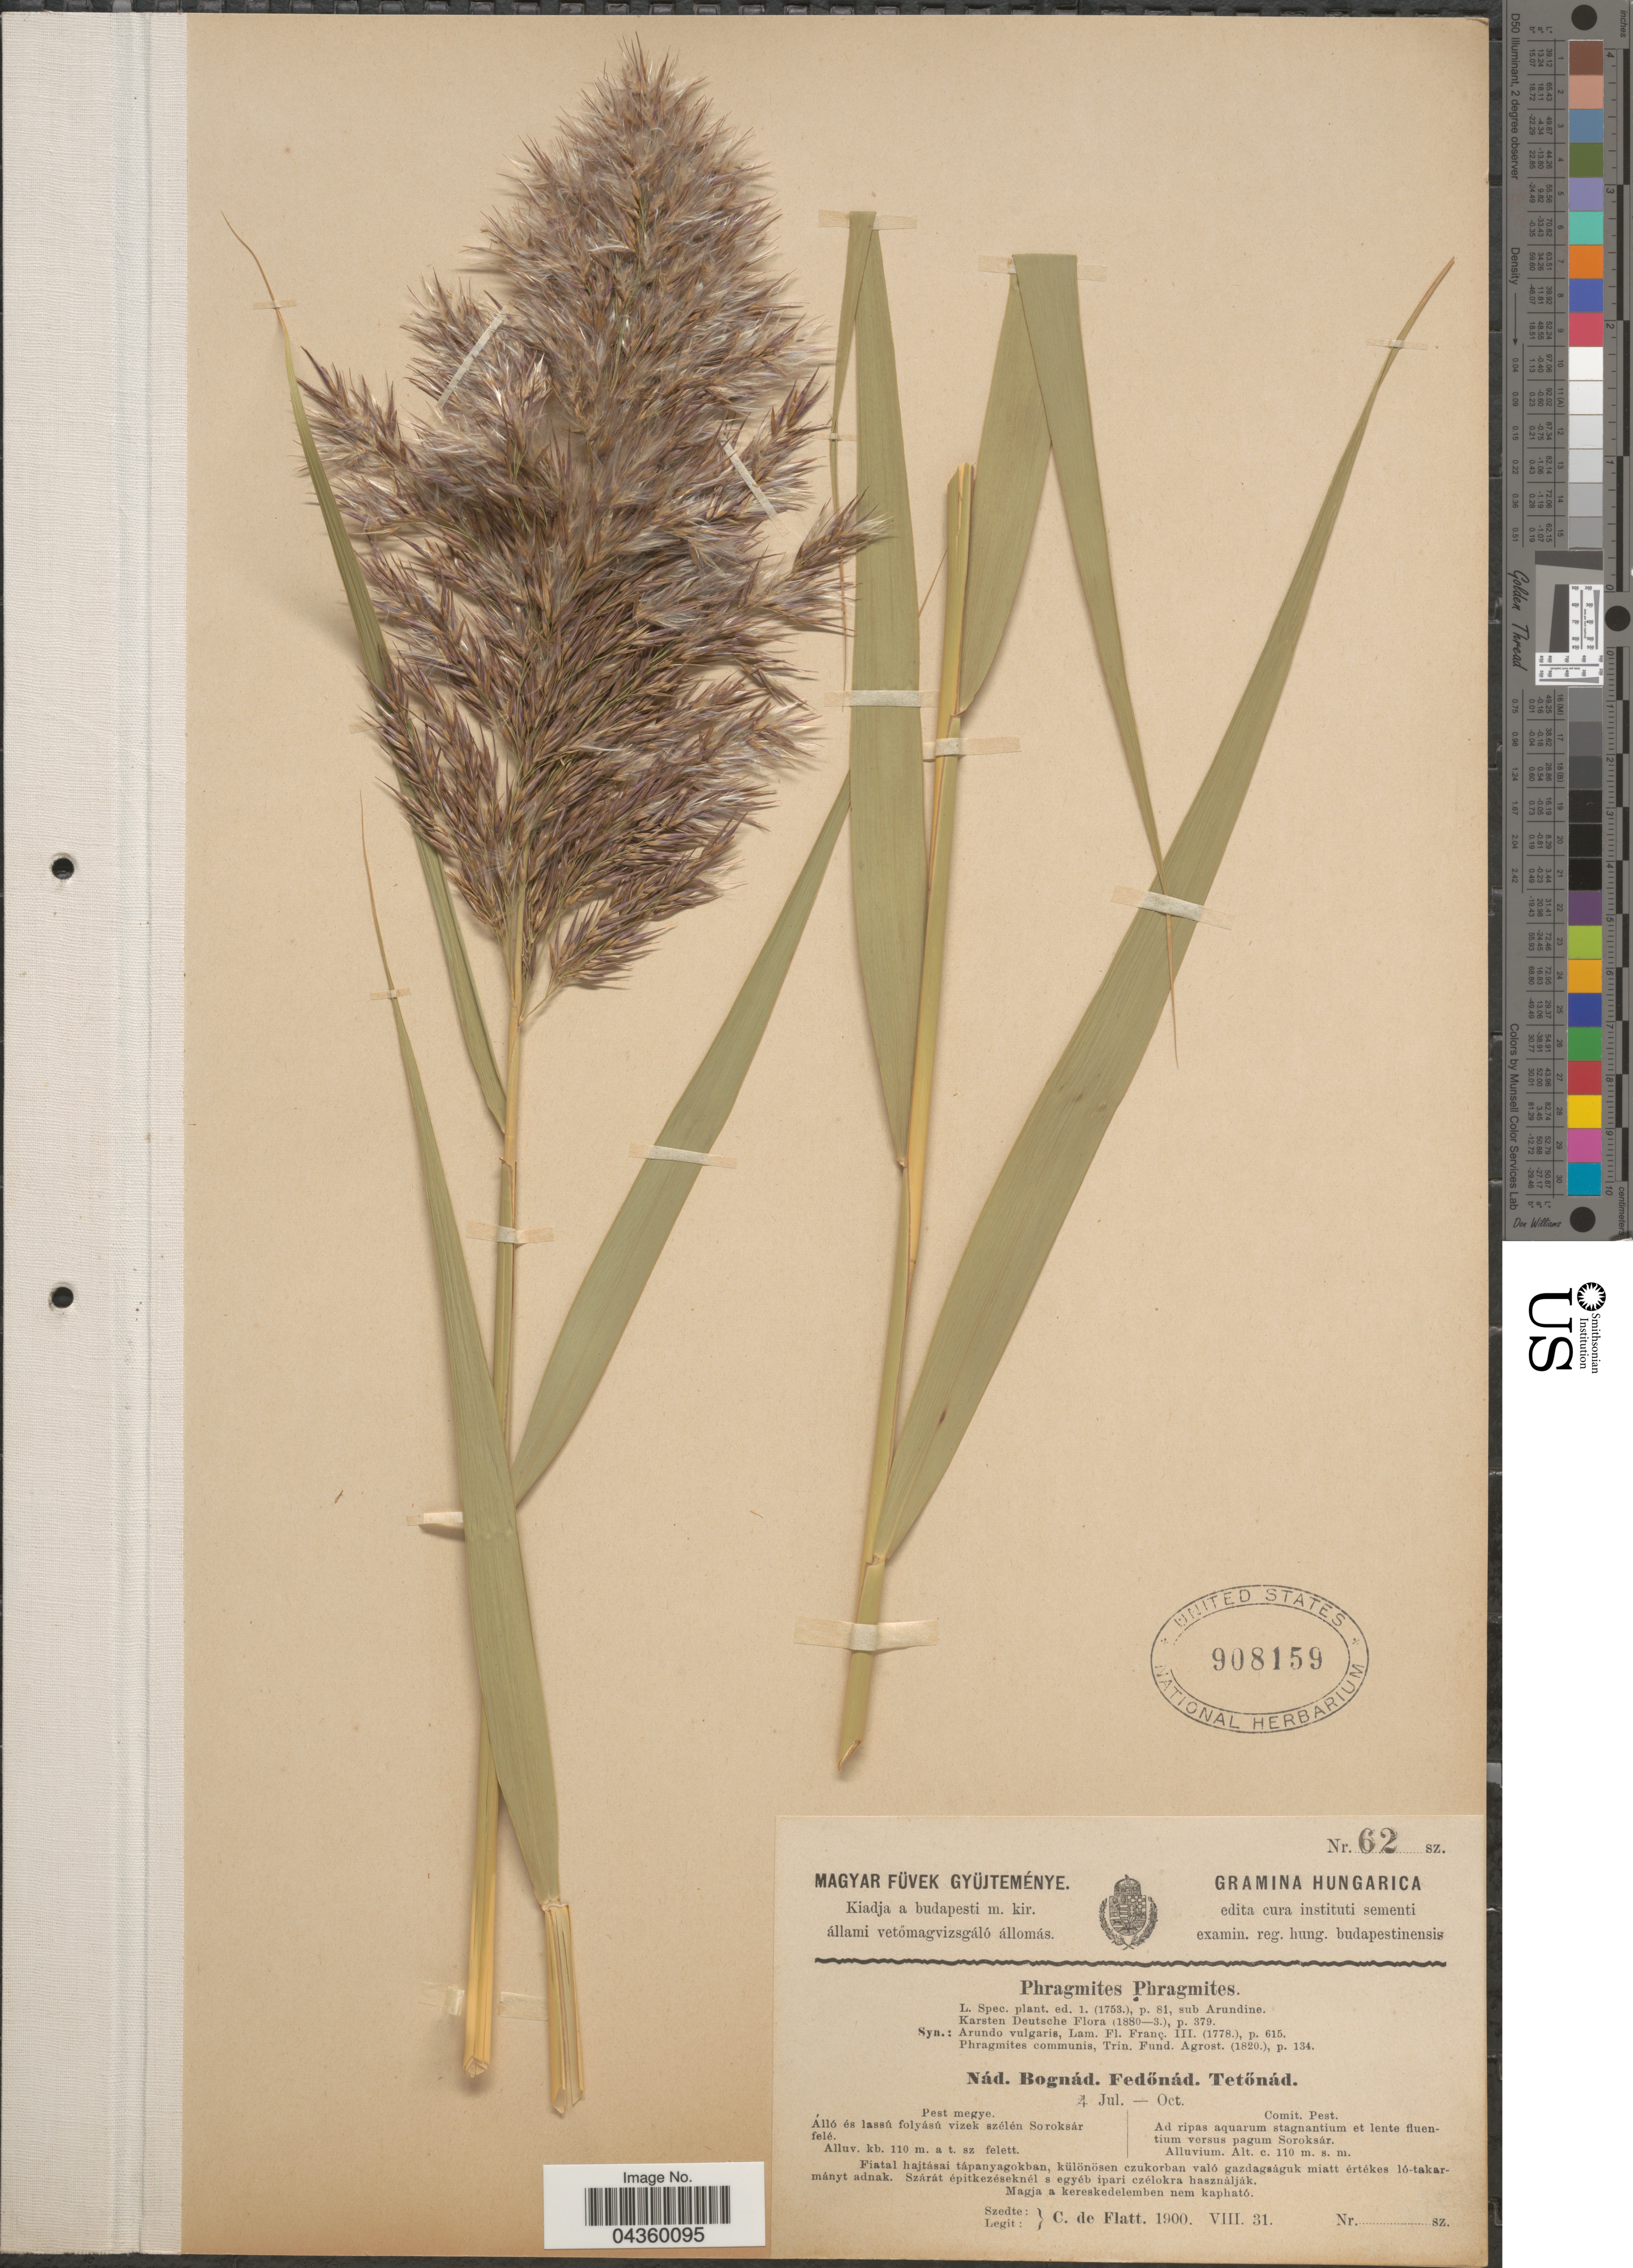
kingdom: Plantae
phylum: Tracheophyta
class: Liliopsida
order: Poales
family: Poaceae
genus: Phragmites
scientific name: Phragmites australis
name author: (Cav.) Trin. ex Steud.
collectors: C. de Flatt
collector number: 62 SZ.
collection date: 1900-08-31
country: Hungary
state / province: Budapest, Capital District of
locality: Comit. Pest. Ad ripas aquarum stagnantium et lente fluentium versus pagum Soroksár.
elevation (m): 110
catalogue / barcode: US 908159